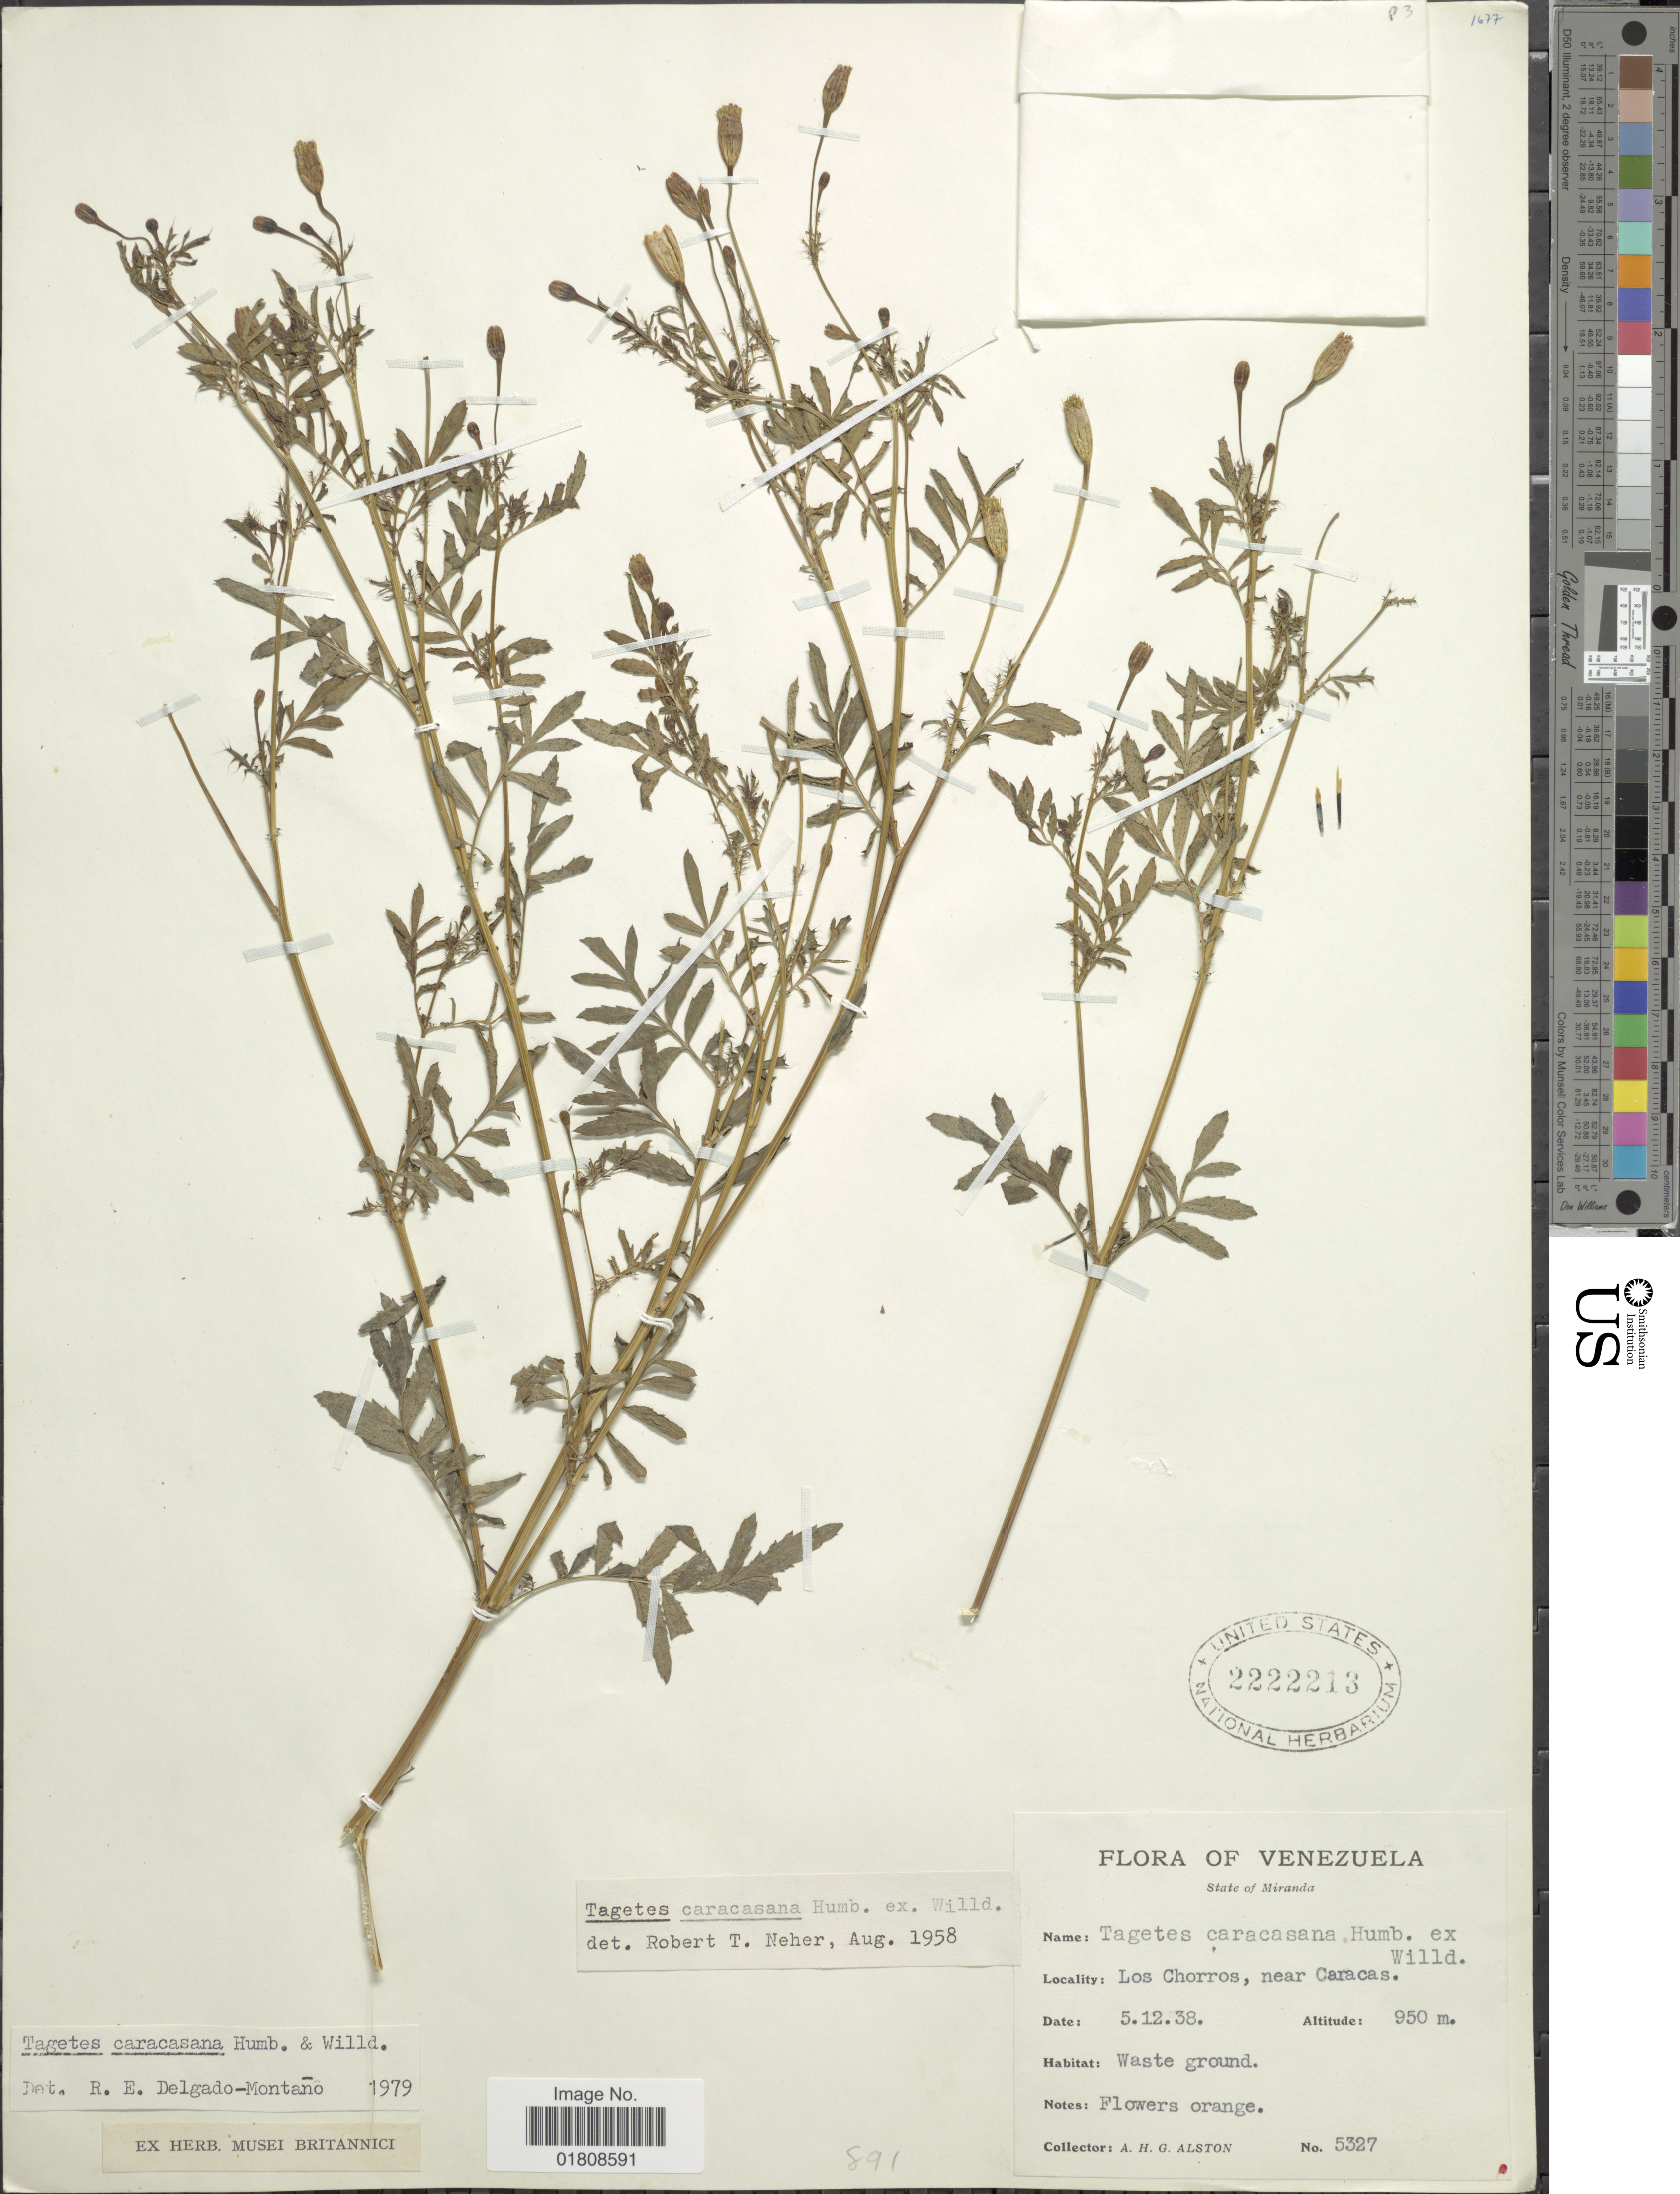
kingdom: Plantae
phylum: Tracheophyta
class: Magnoliopsida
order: Asterales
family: Asteraceae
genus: Tagetes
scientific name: Tagetes caracasana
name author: Humb. ex Willd.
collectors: A. H. Alston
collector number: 5327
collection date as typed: Transcribed d/m/y: 5/12/38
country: Venezuela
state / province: Miranda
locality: Los Chorros, near Caracas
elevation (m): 950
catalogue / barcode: US 2222213